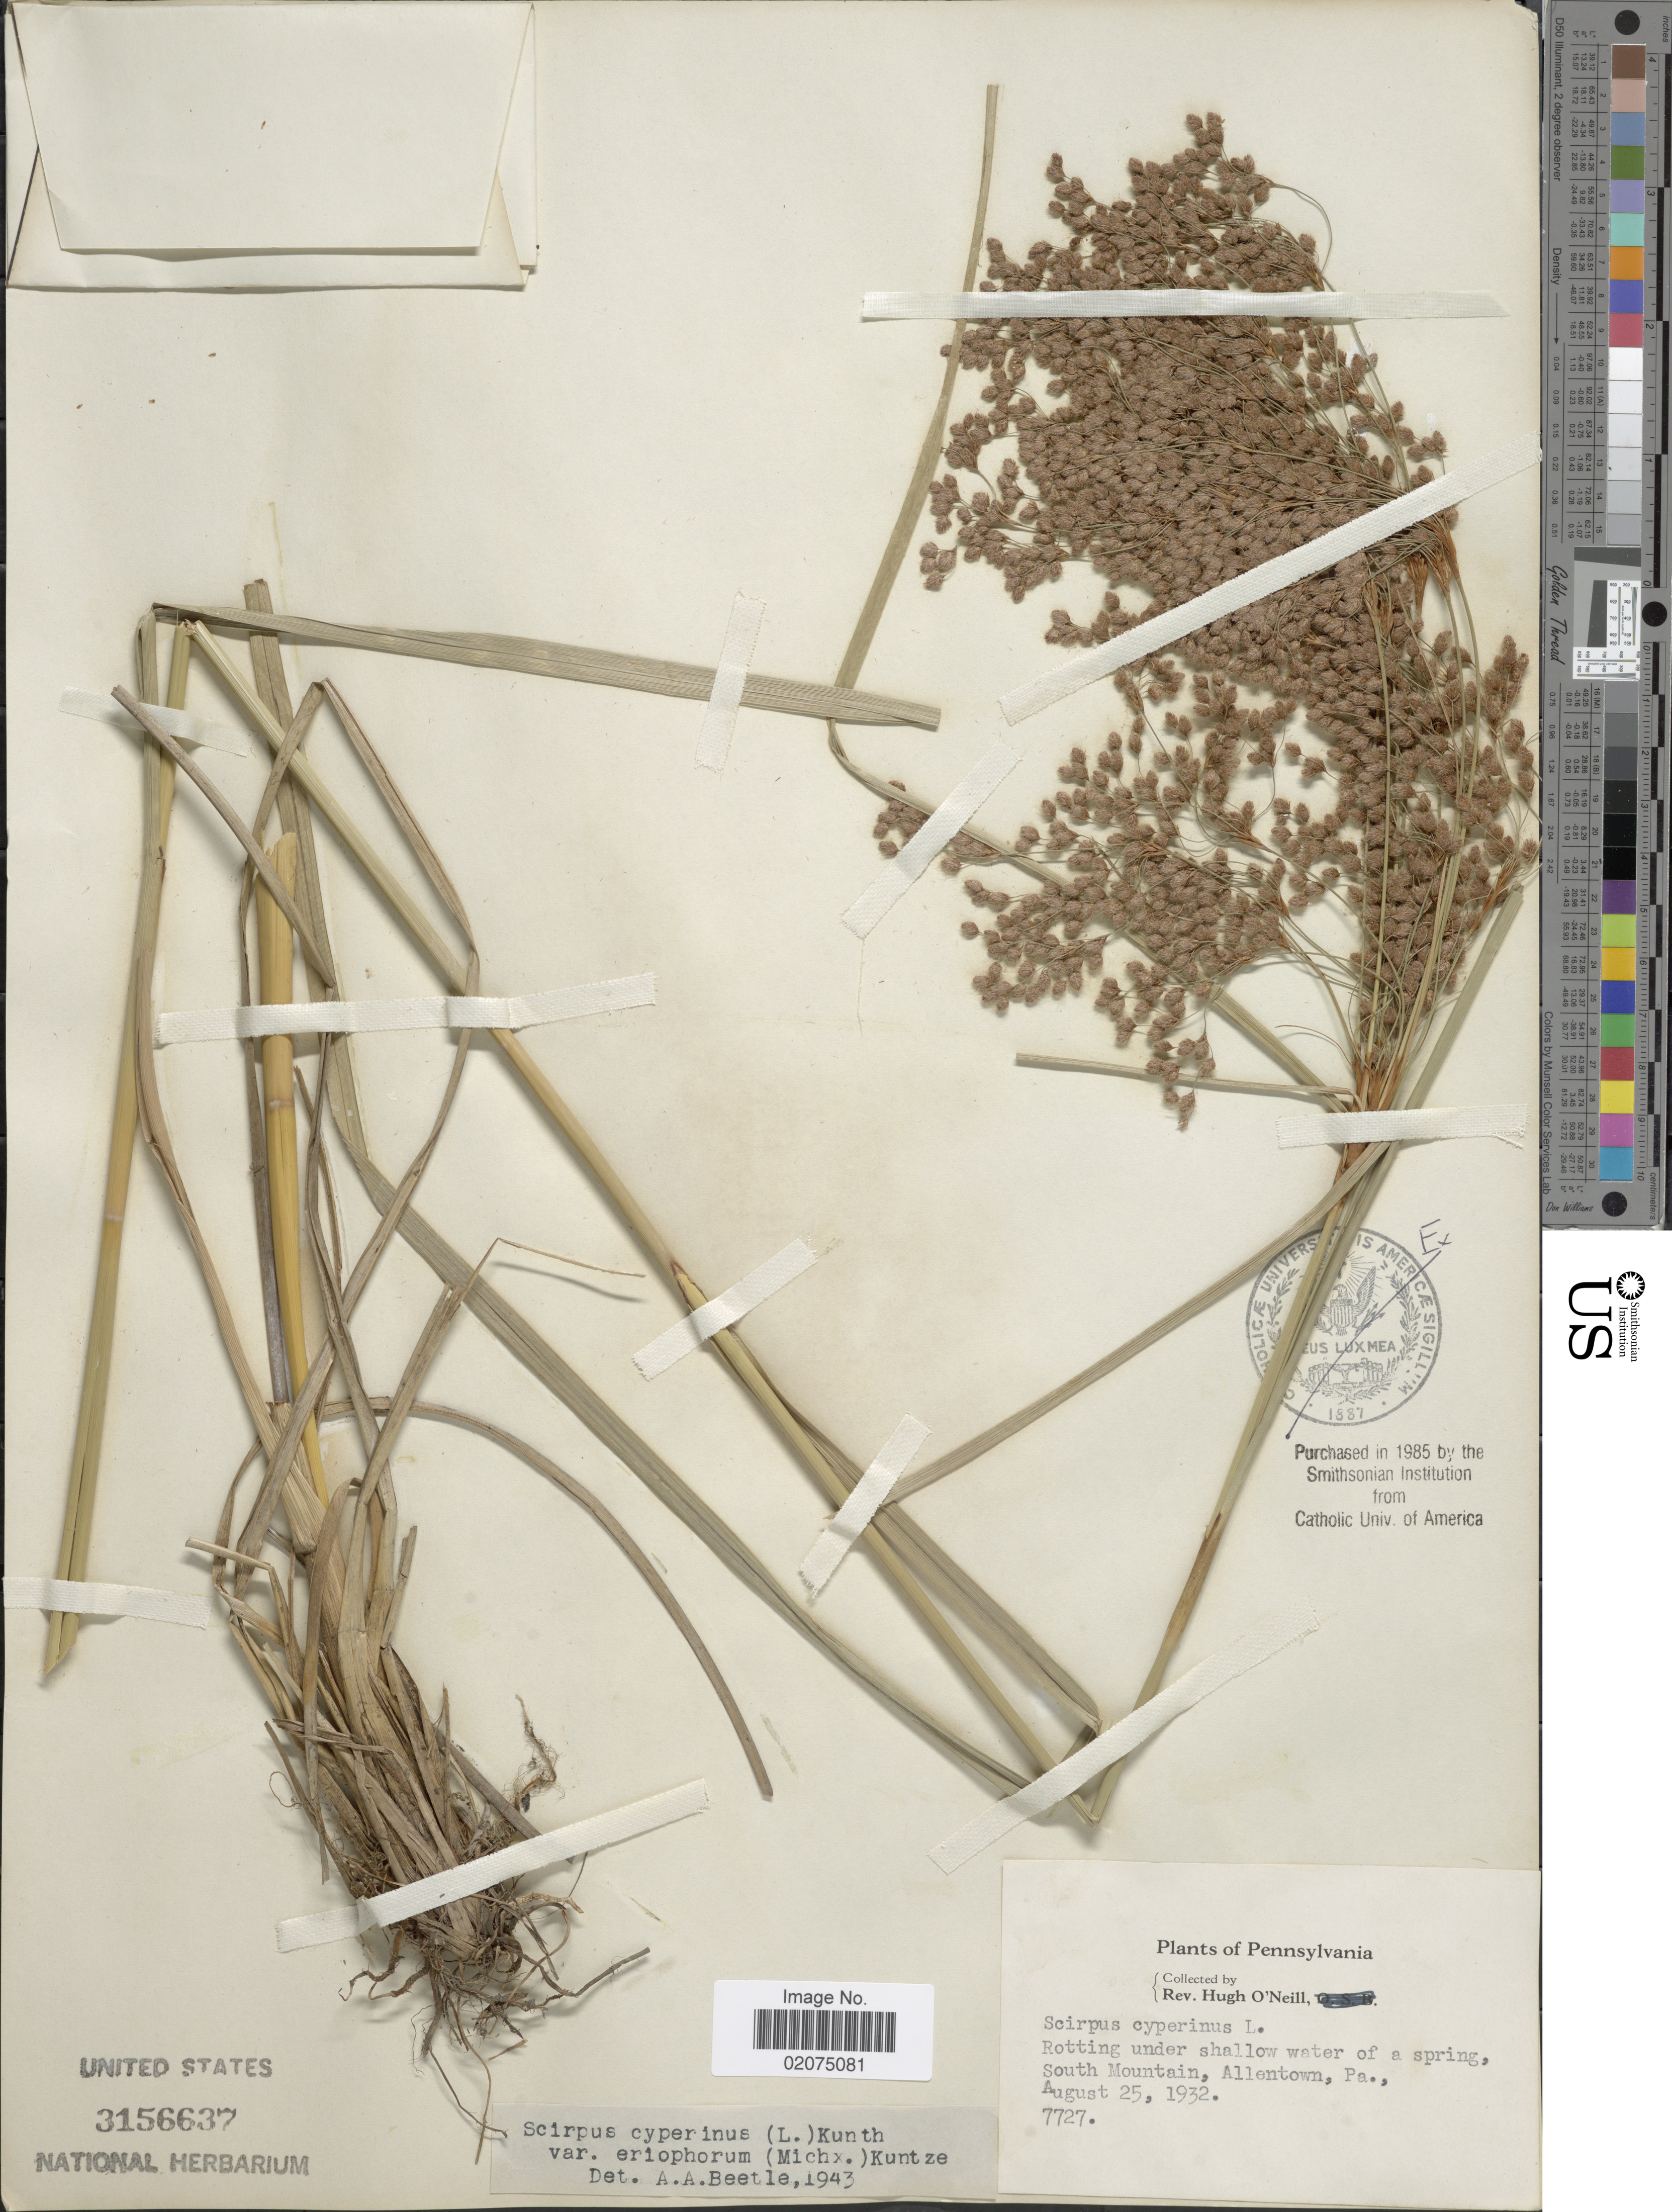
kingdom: Plantae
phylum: Tracheophyta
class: Liliopsida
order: Poales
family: Cyperaceae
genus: Scirpus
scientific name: Scirpus cyperinus (L.) Kunth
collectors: H. O'Neill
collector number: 7727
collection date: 1932-08-25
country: United States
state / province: Pennsylvania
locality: South Mountain, Allentown, Pa.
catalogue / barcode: US 3156637